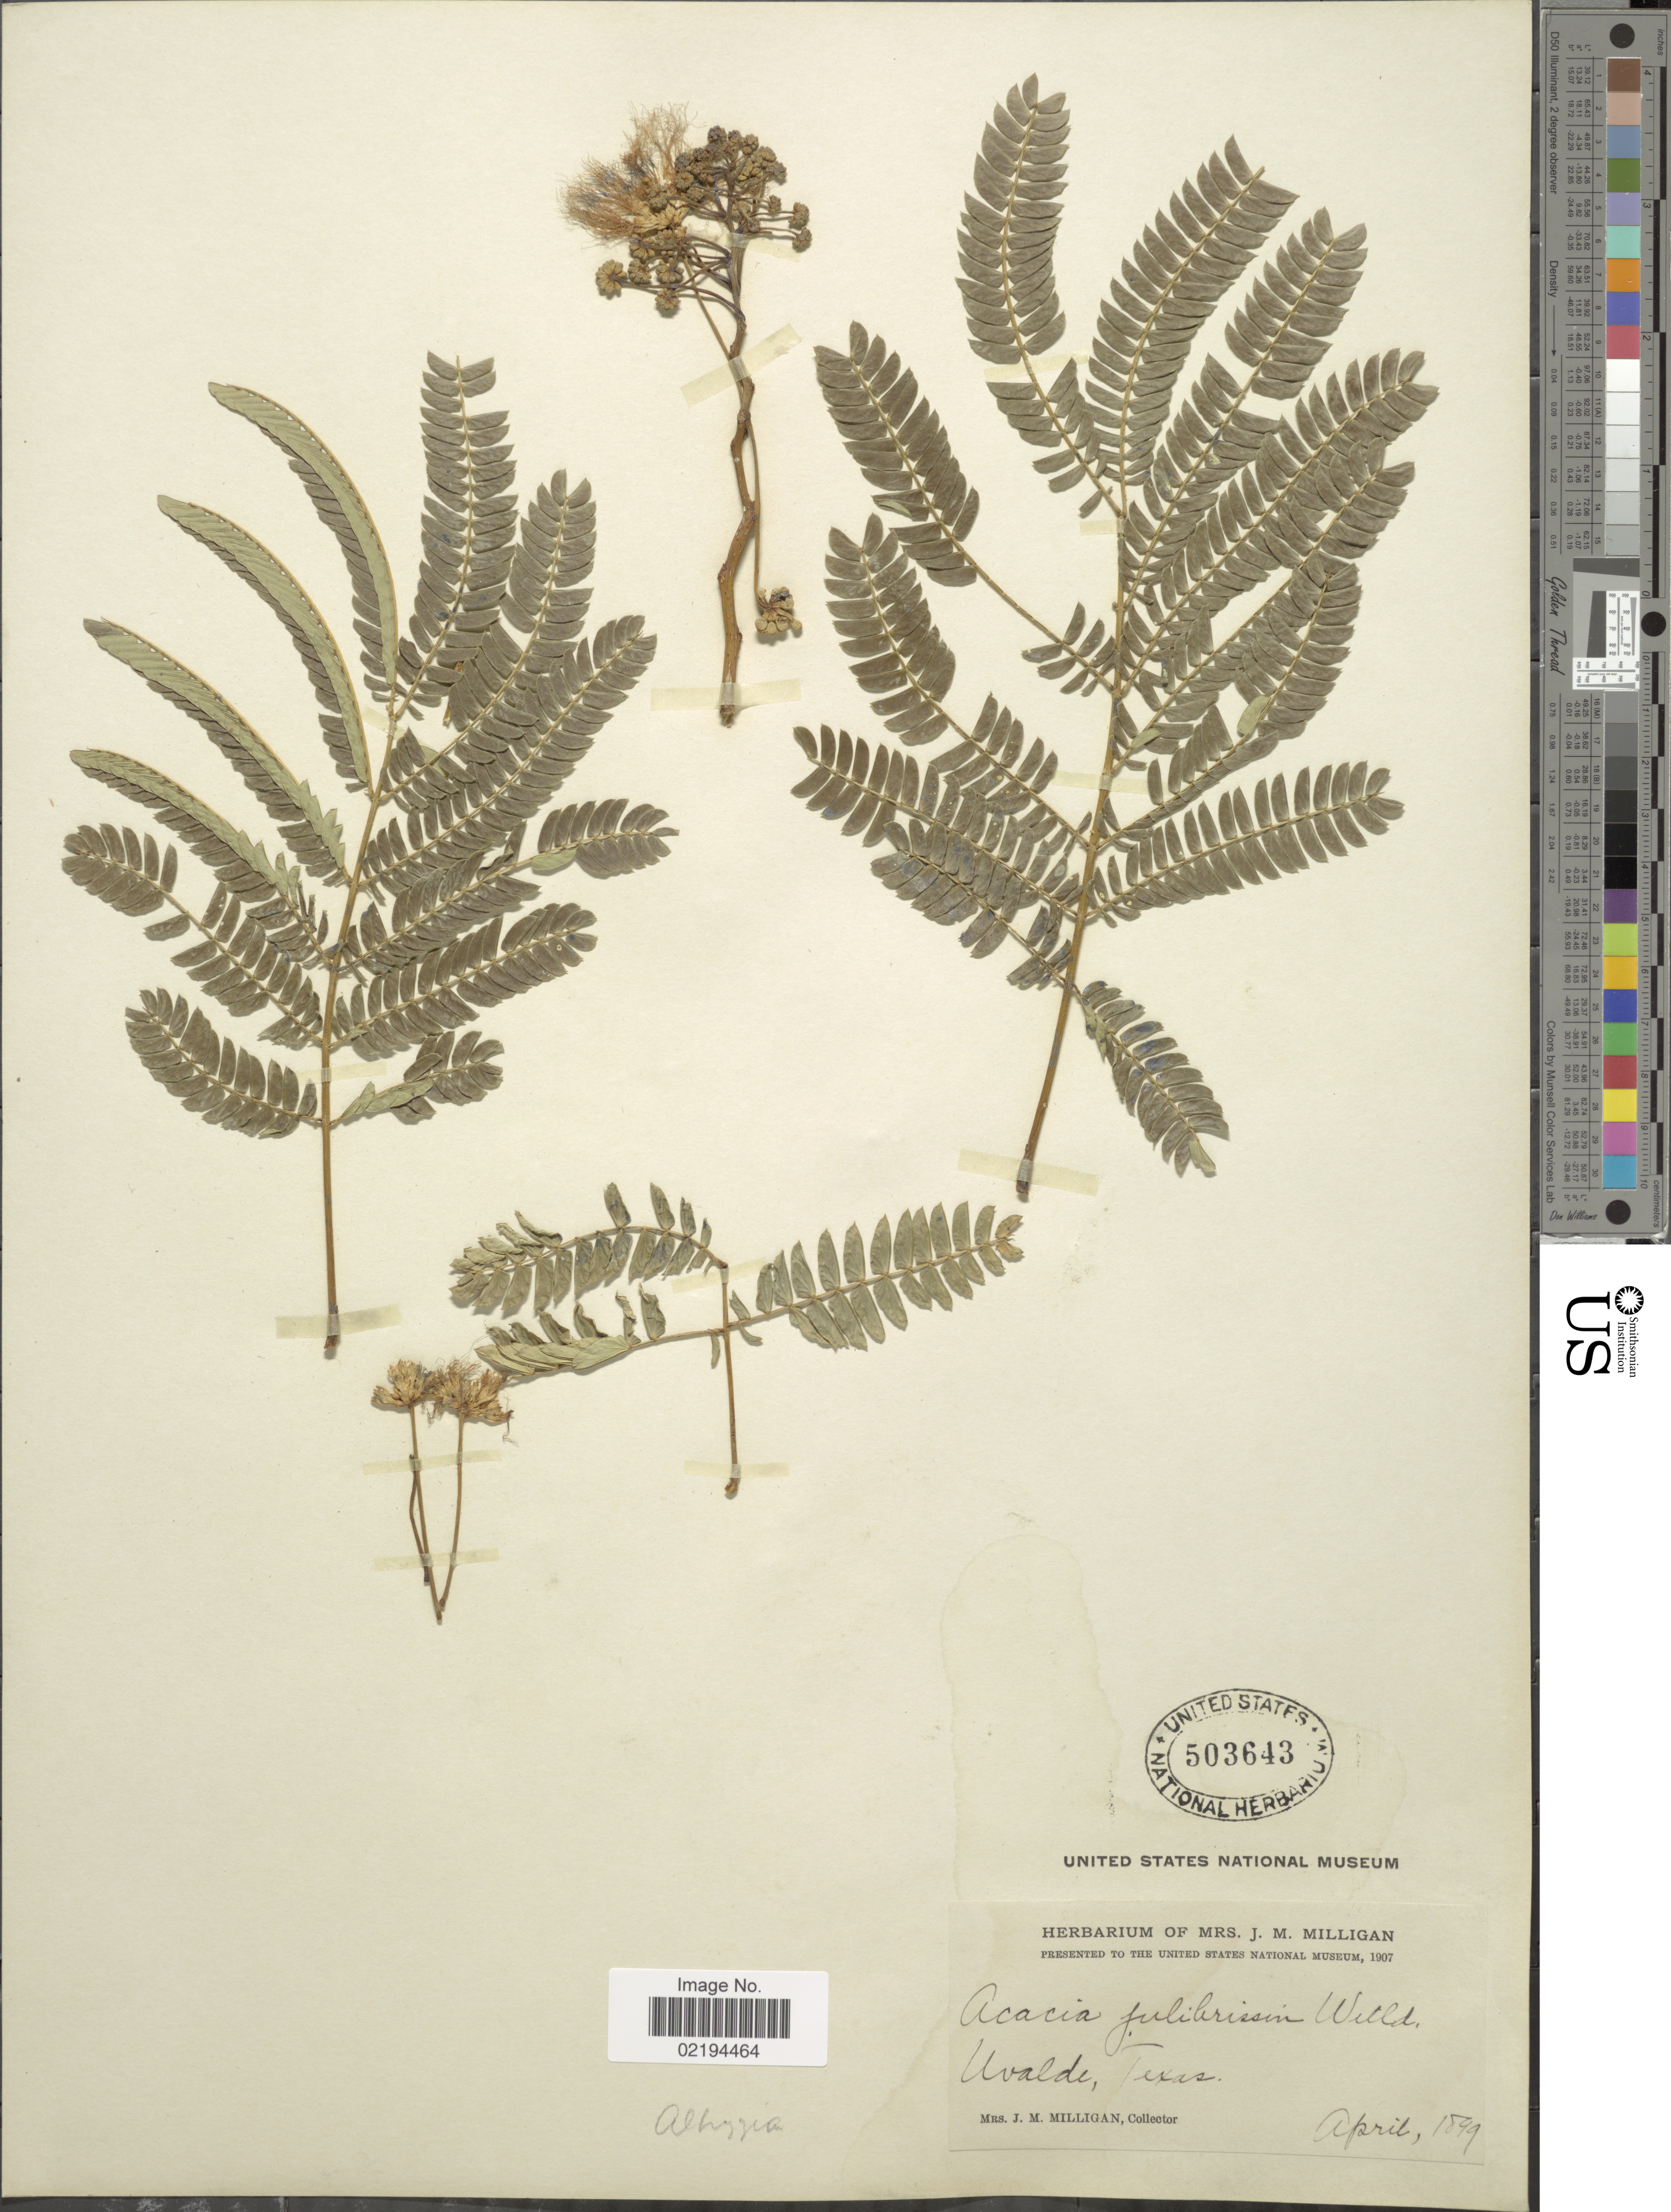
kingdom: Plantae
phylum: Tracheophyta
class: Magnoliopsida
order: Fabales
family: Fabaceae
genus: Albizia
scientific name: Albizia julibrissin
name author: Durazz.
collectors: J. Milligan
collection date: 1899-04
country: United States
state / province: Texas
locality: Uvalde.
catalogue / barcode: US 503643